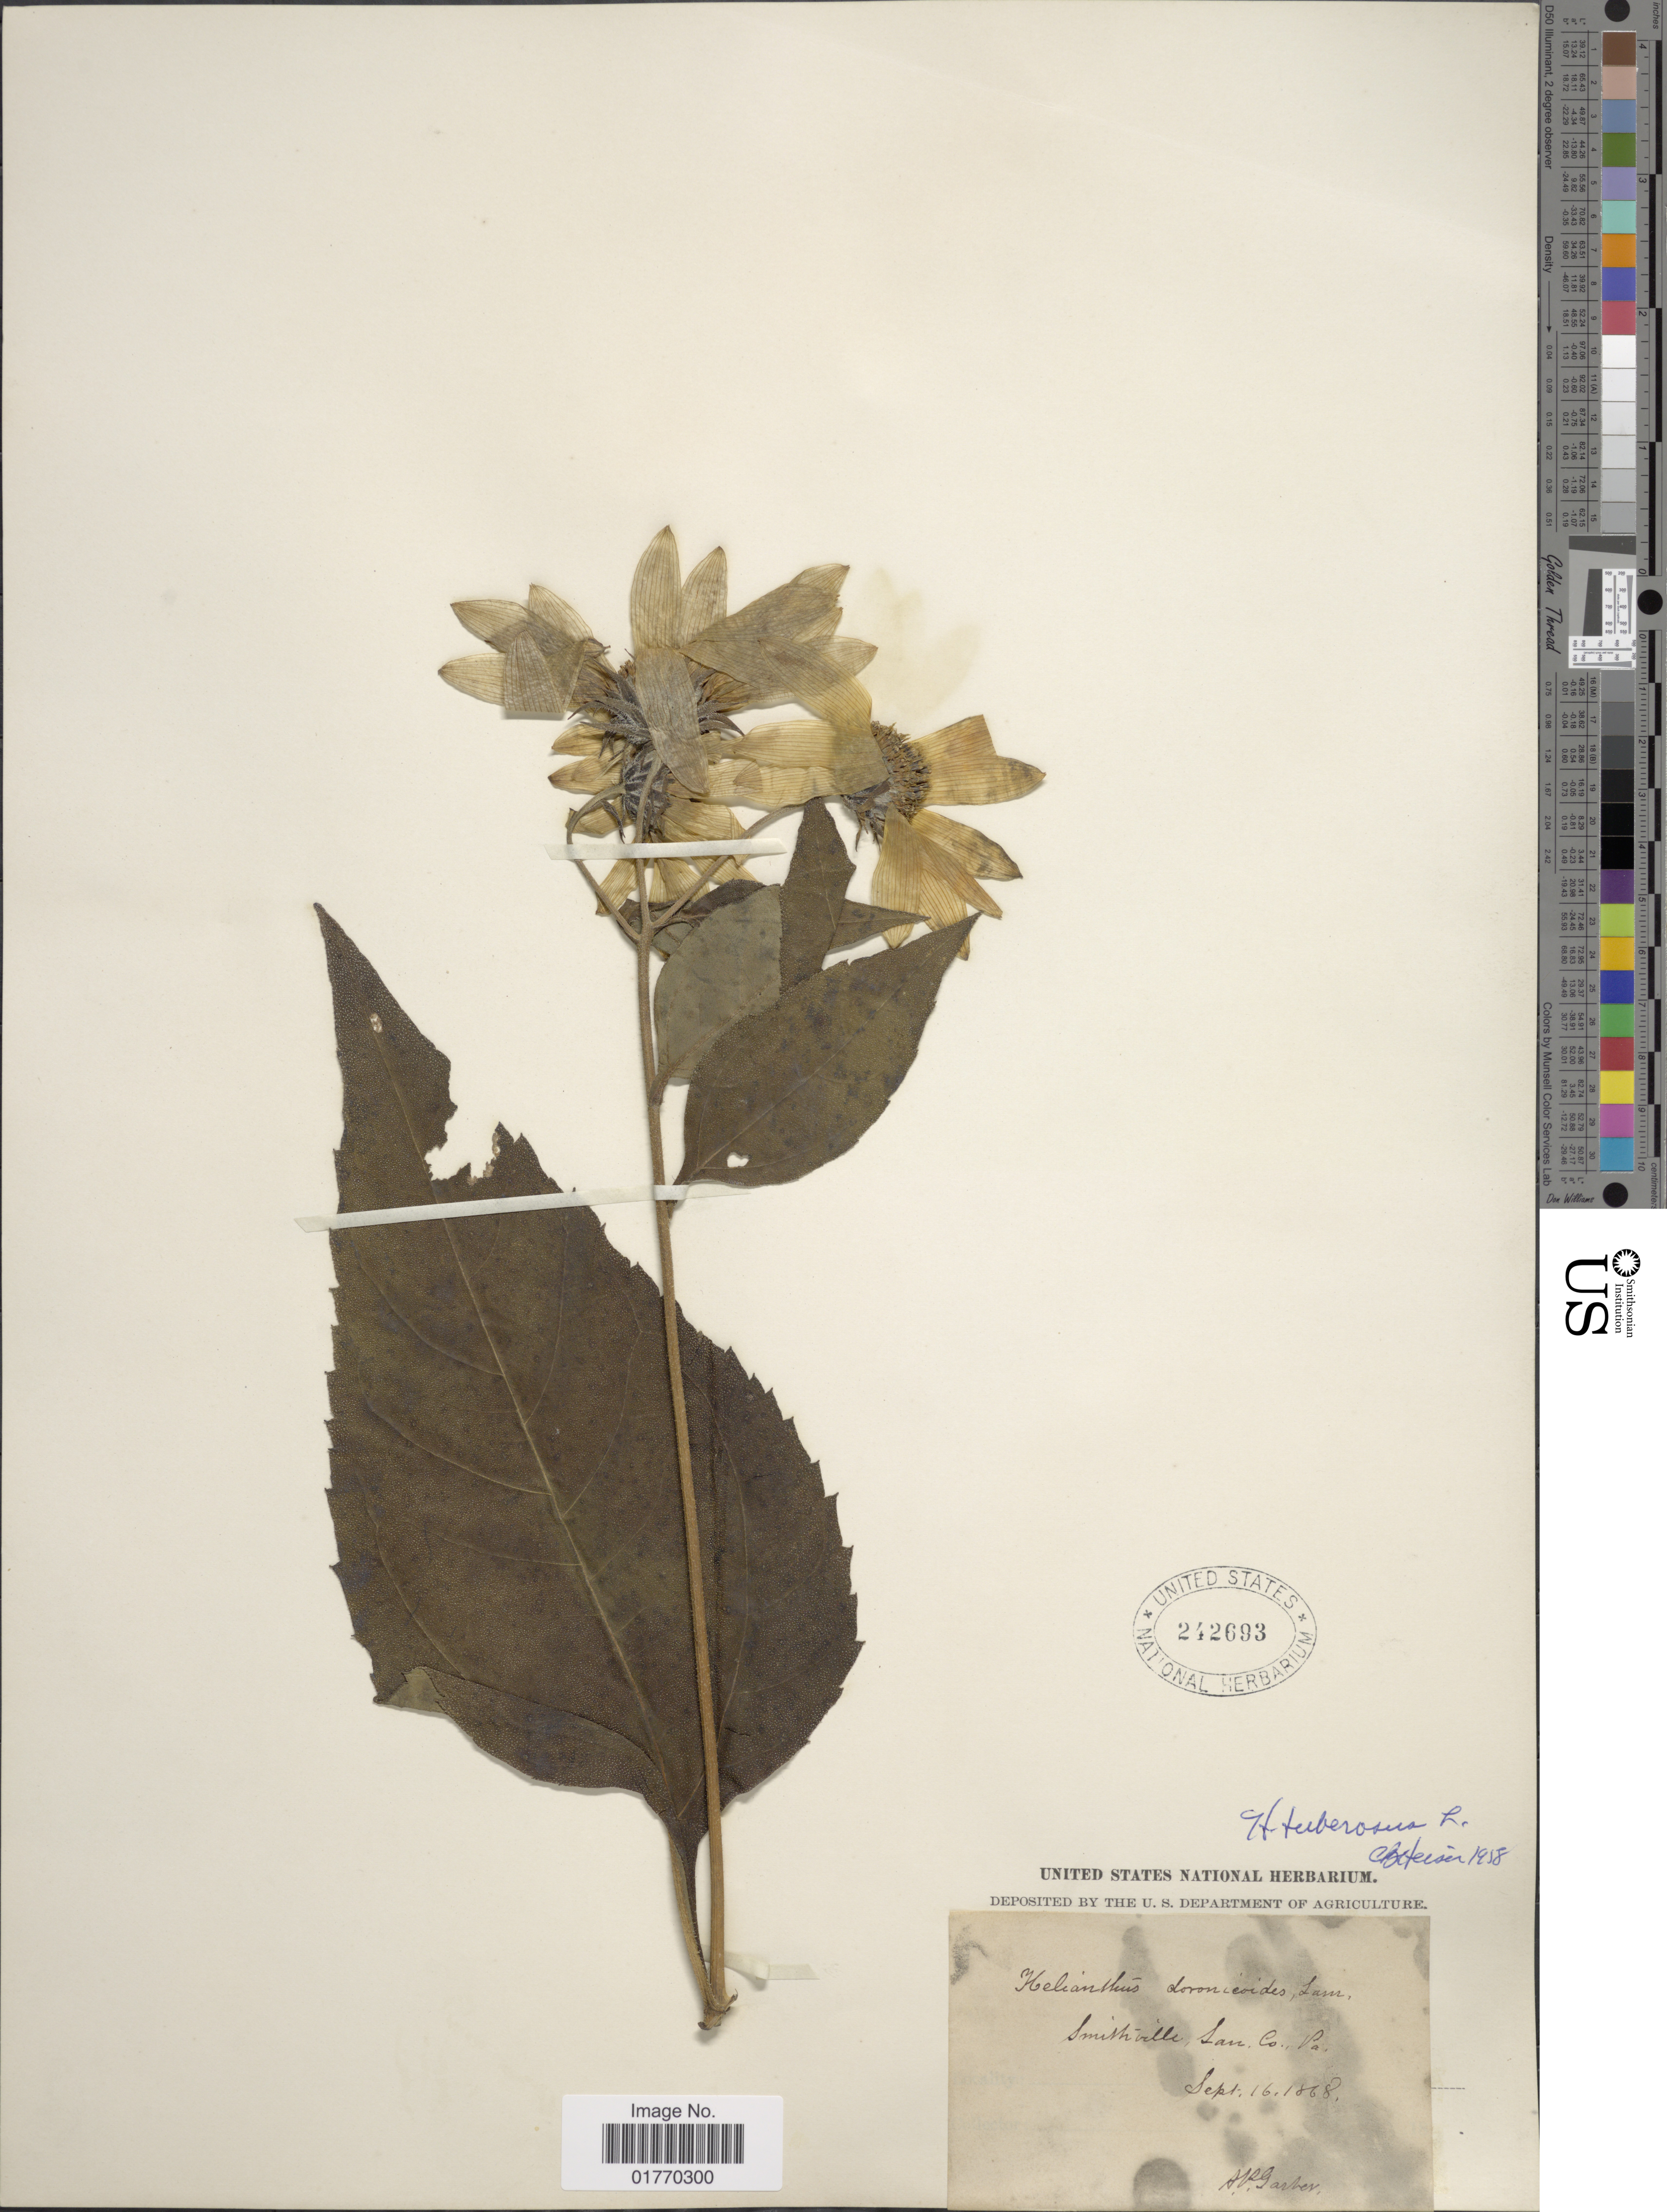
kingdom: Plantae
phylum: Tracheophyta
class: Magnoliopsida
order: Asterales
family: Asteraceae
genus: Helianthus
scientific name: Helianthus doronocoides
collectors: A. P. Garber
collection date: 1868-09-16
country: United States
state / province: Virginia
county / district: Rappahannock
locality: Smithville San Co.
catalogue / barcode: US 242693